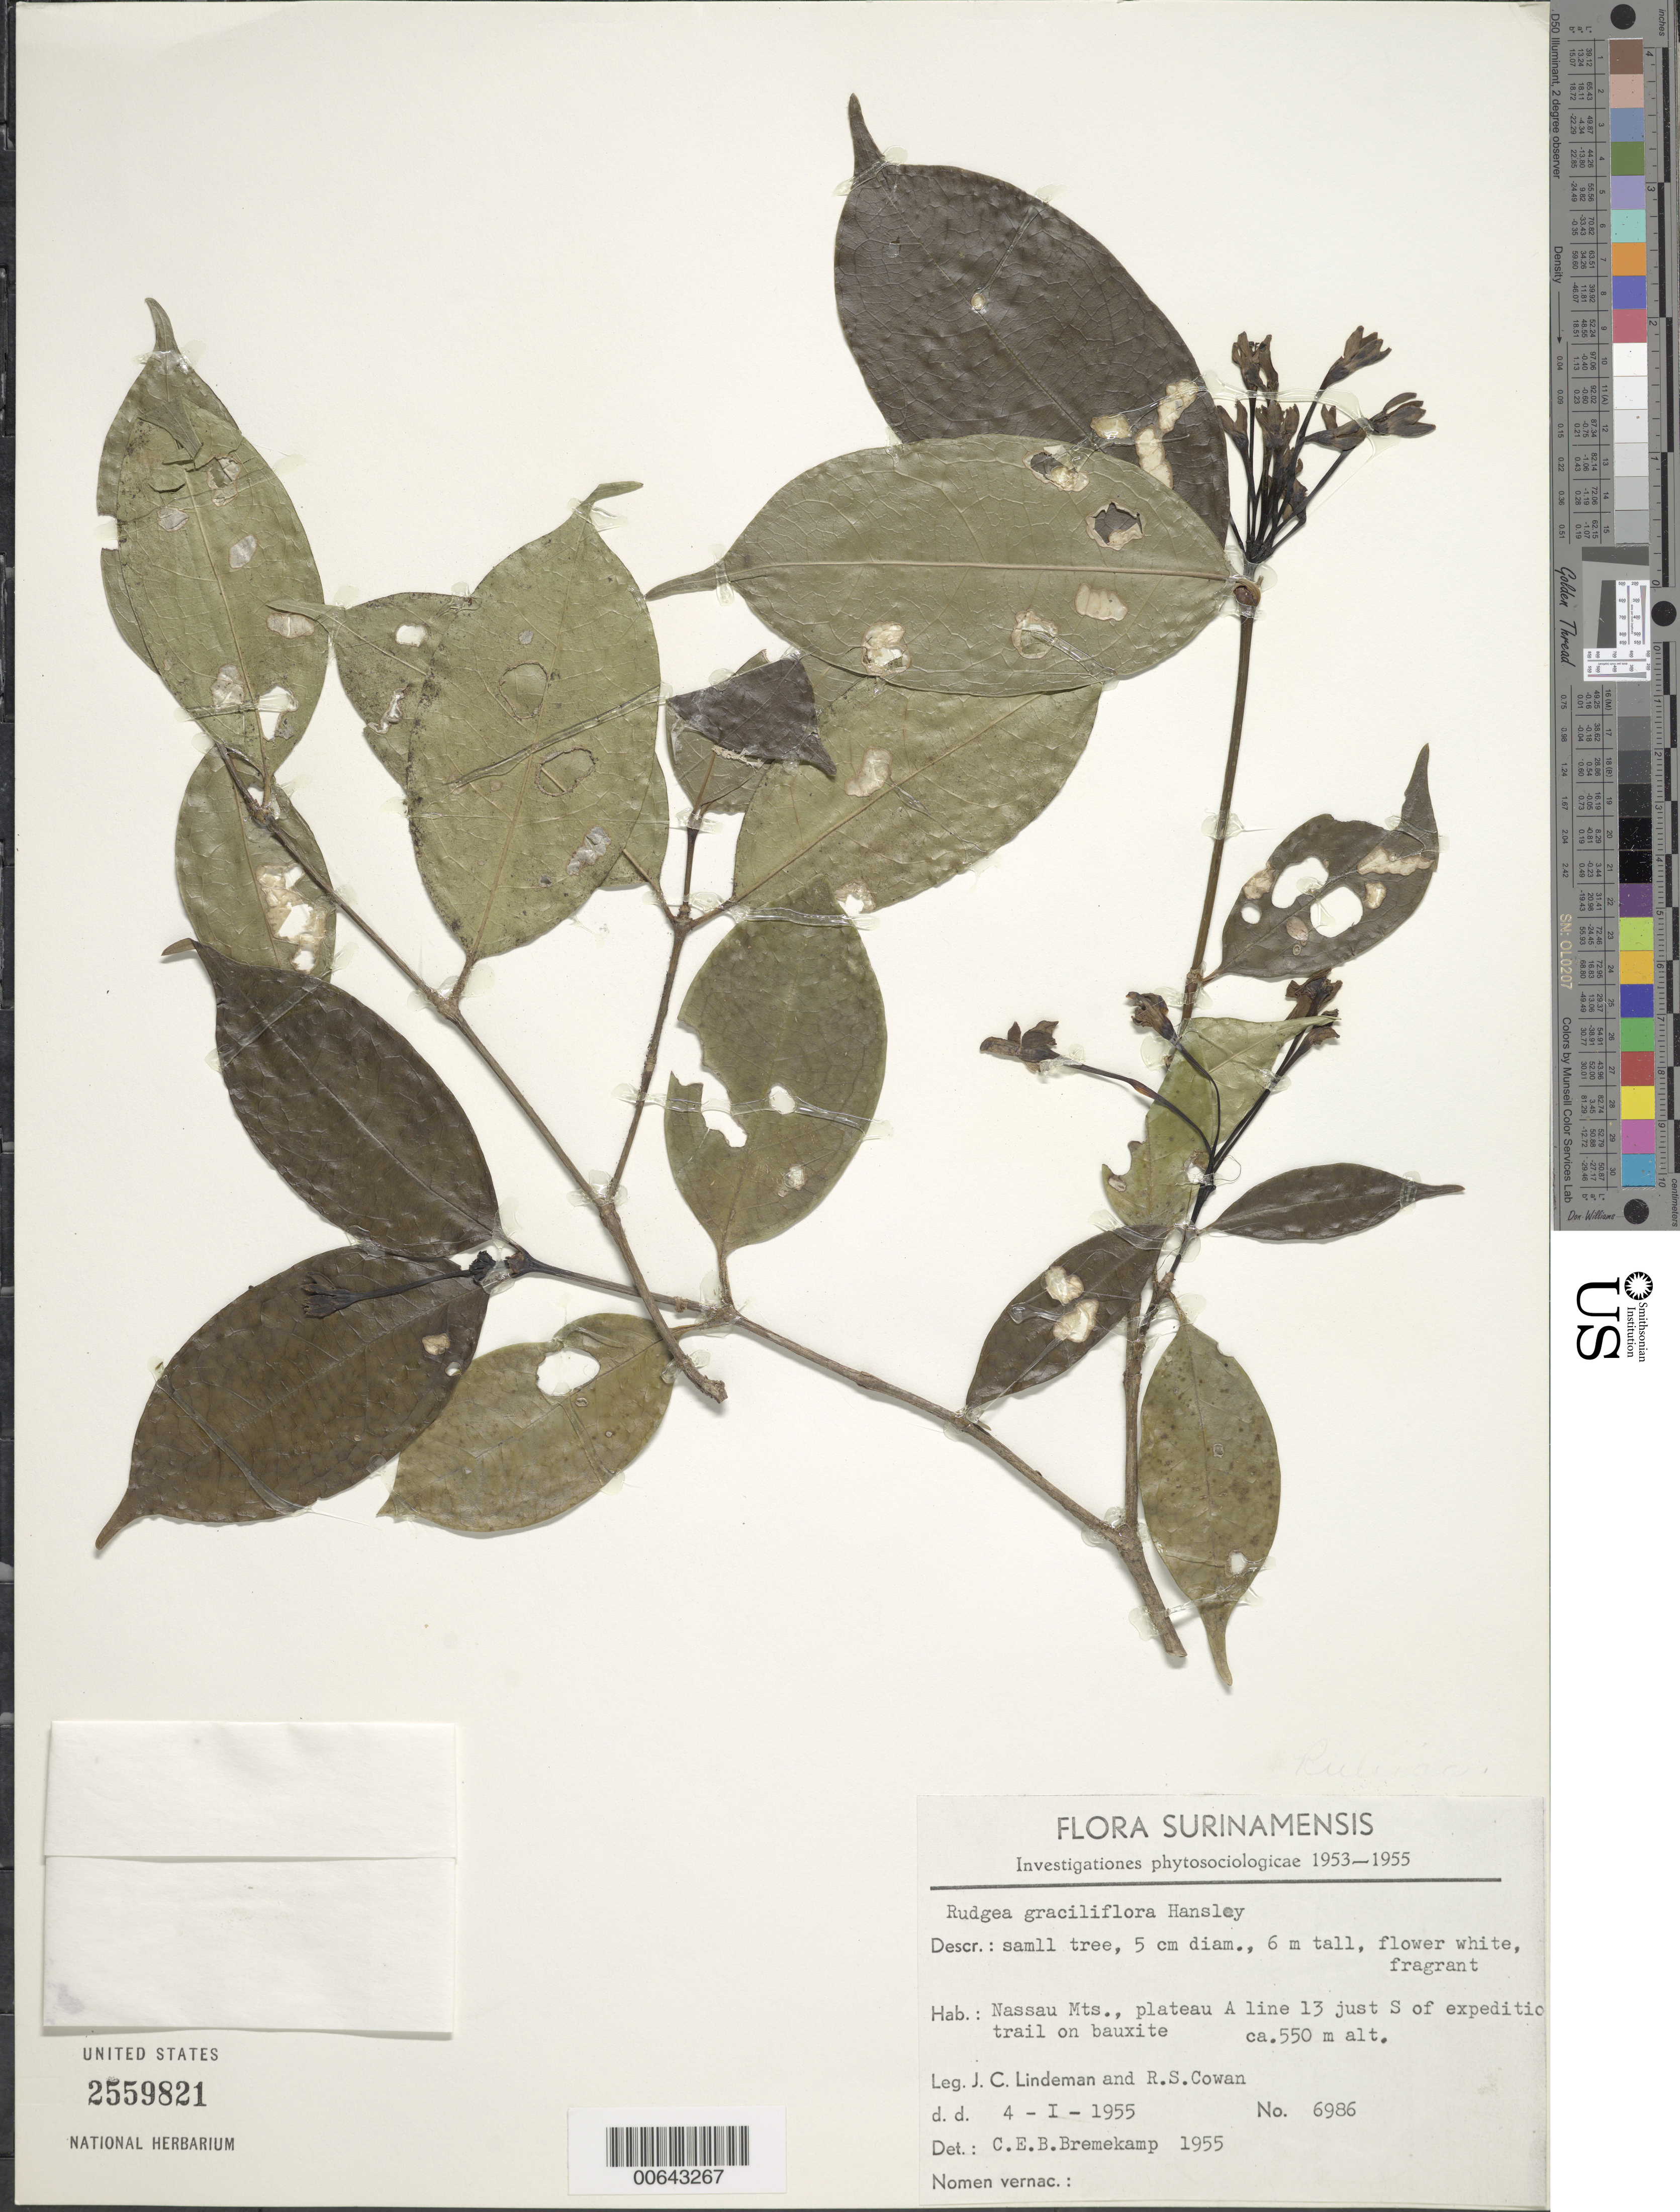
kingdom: Plantae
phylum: Tracheophyta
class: Magnoliopsida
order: Gentianales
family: Rubiaceae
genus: Rudgea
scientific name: Rudgea graciliflora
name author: Standl.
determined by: Bremekamp, C. E. B.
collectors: J. C. Lindeman & R. S. Cowan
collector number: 6986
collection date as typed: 4-Jan-55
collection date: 1955-01-04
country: Suriname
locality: Nassau Mts., Plateau A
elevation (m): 550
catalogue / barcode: US 2559821